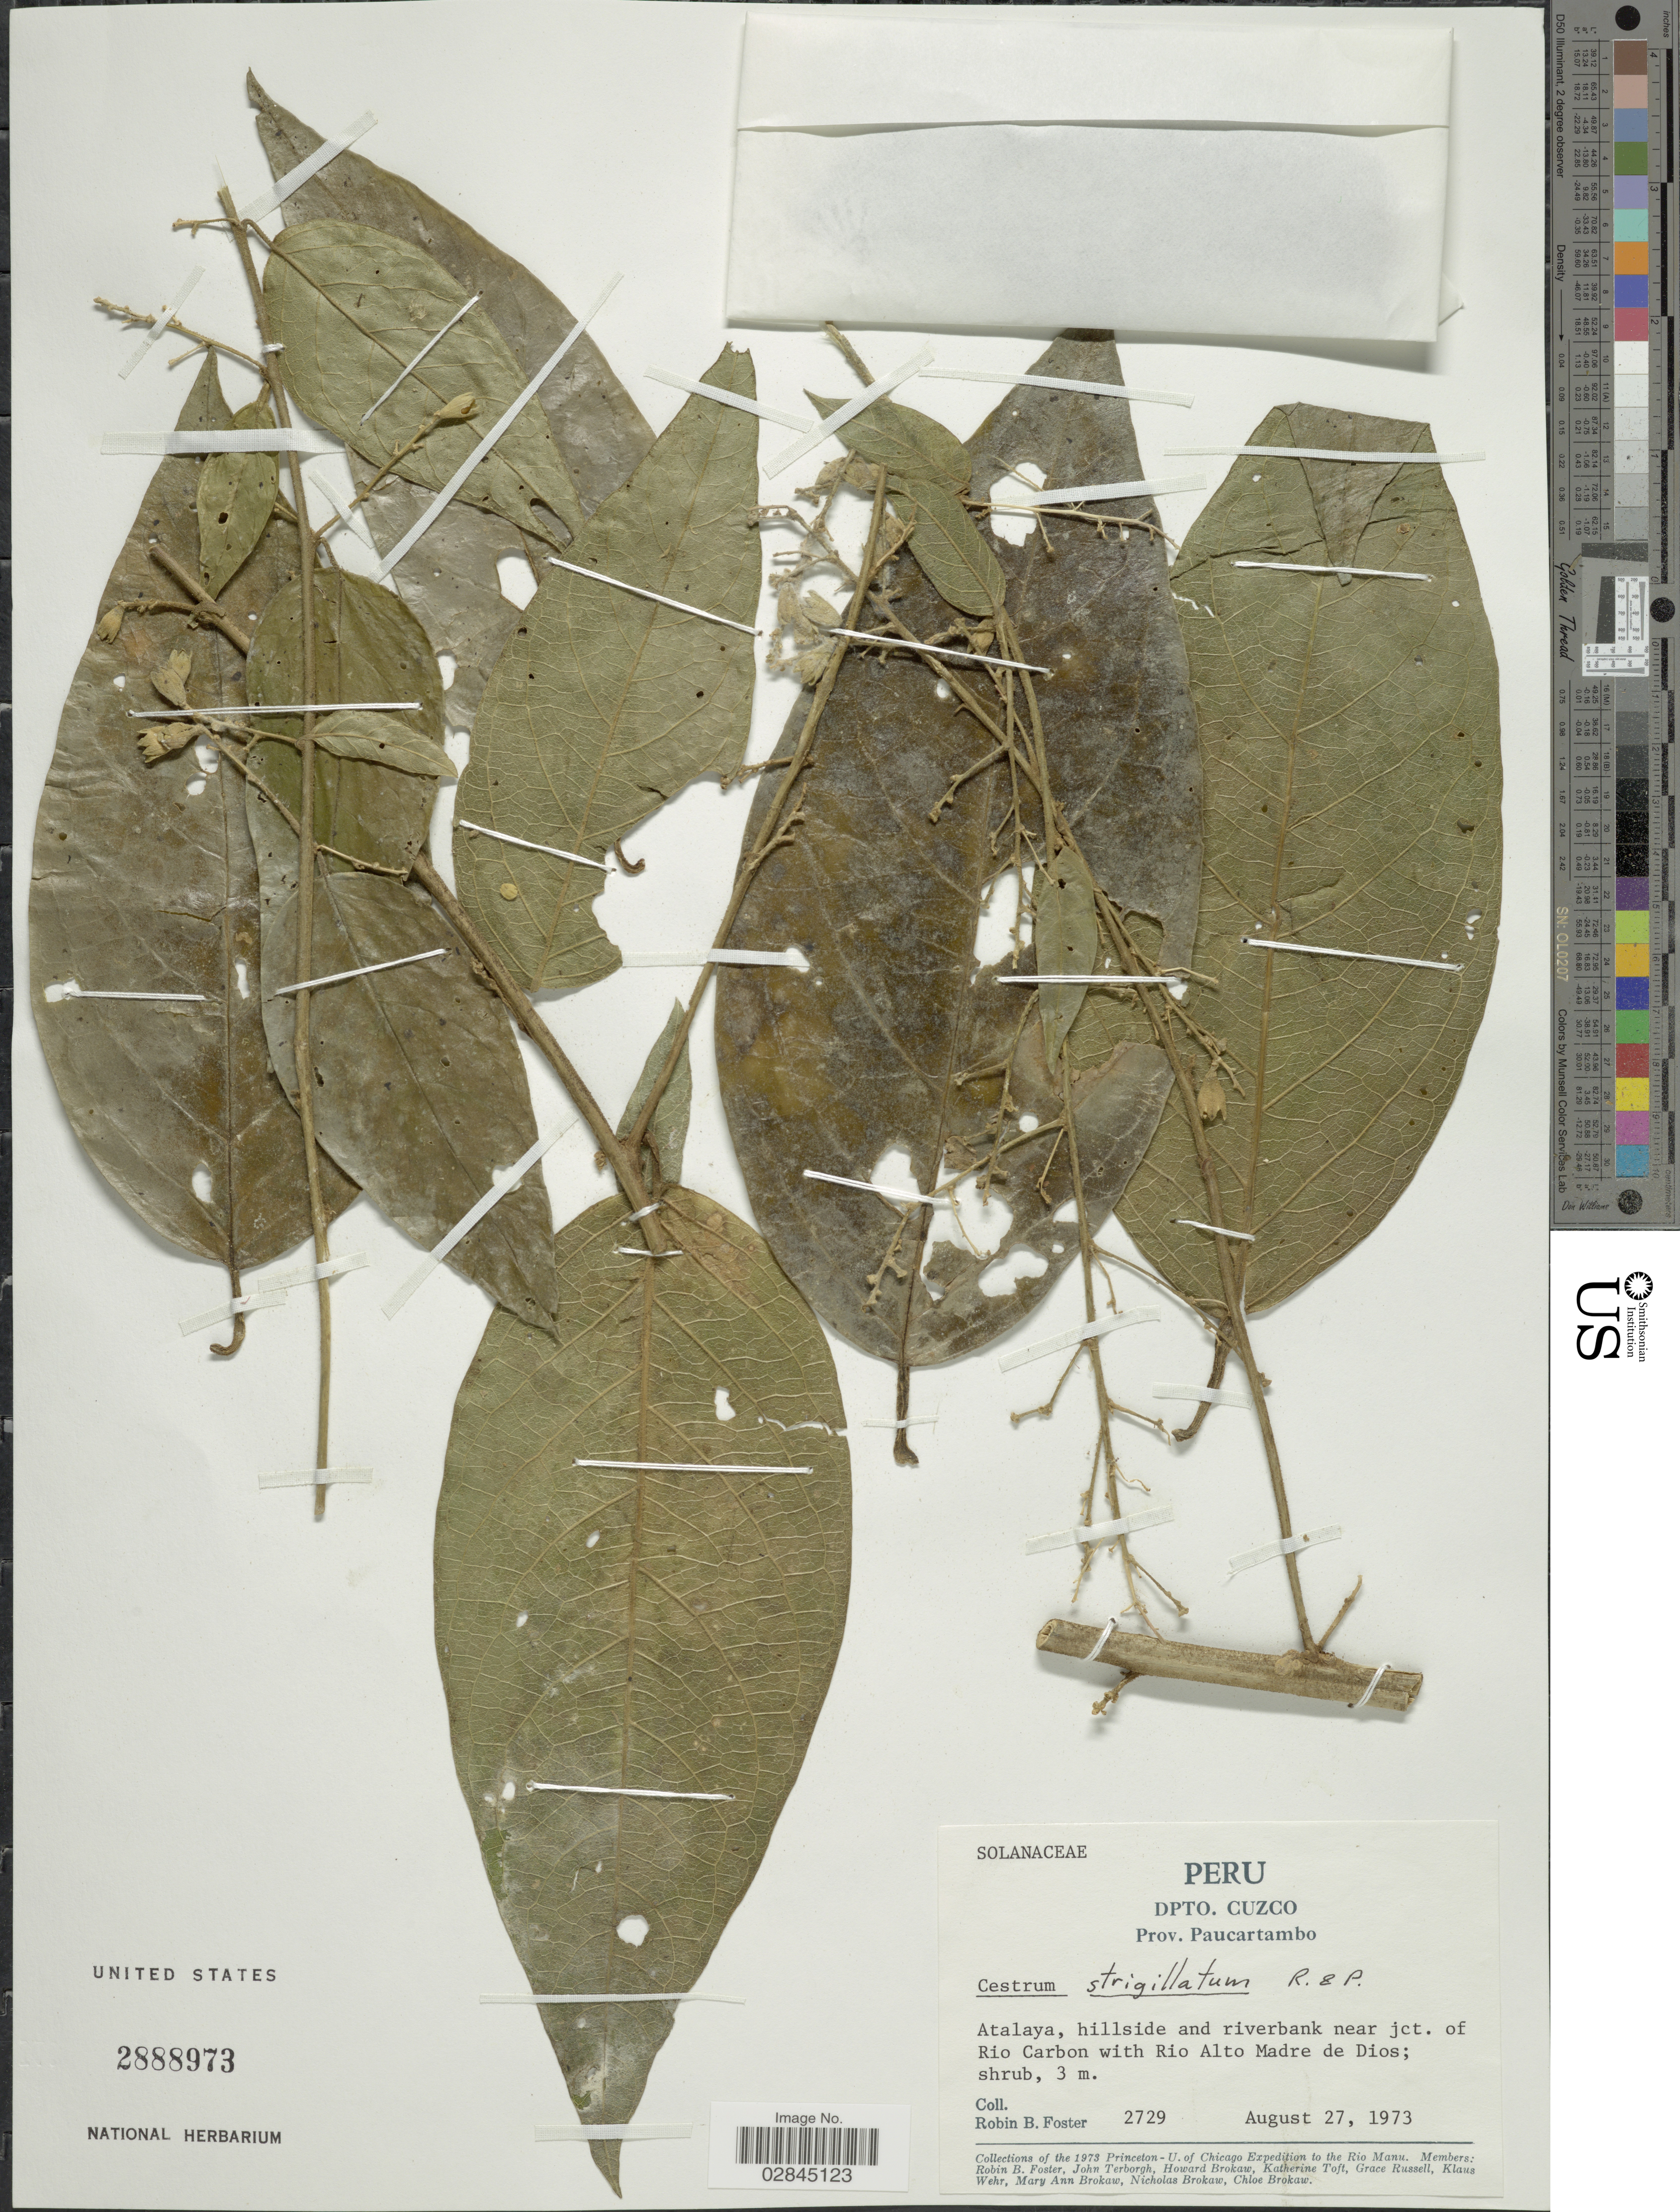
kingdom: Plantae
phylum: Tracheophyta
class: Magnoliopsida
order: Solanales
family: Solanaceae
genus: Cestrum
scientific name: Cestrum strigilatum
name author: Ruiz & Pav.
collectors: R. B. Foster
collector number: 2729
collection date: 1973-08-27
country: Peru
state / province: Cusco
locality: Dpto. Cuzco. Prov. Paucartambo. Atalaya, hillside and riverbank near jct. of Rio Carbon with Rio Alto Madre de Dios.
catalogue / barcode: US 2888973